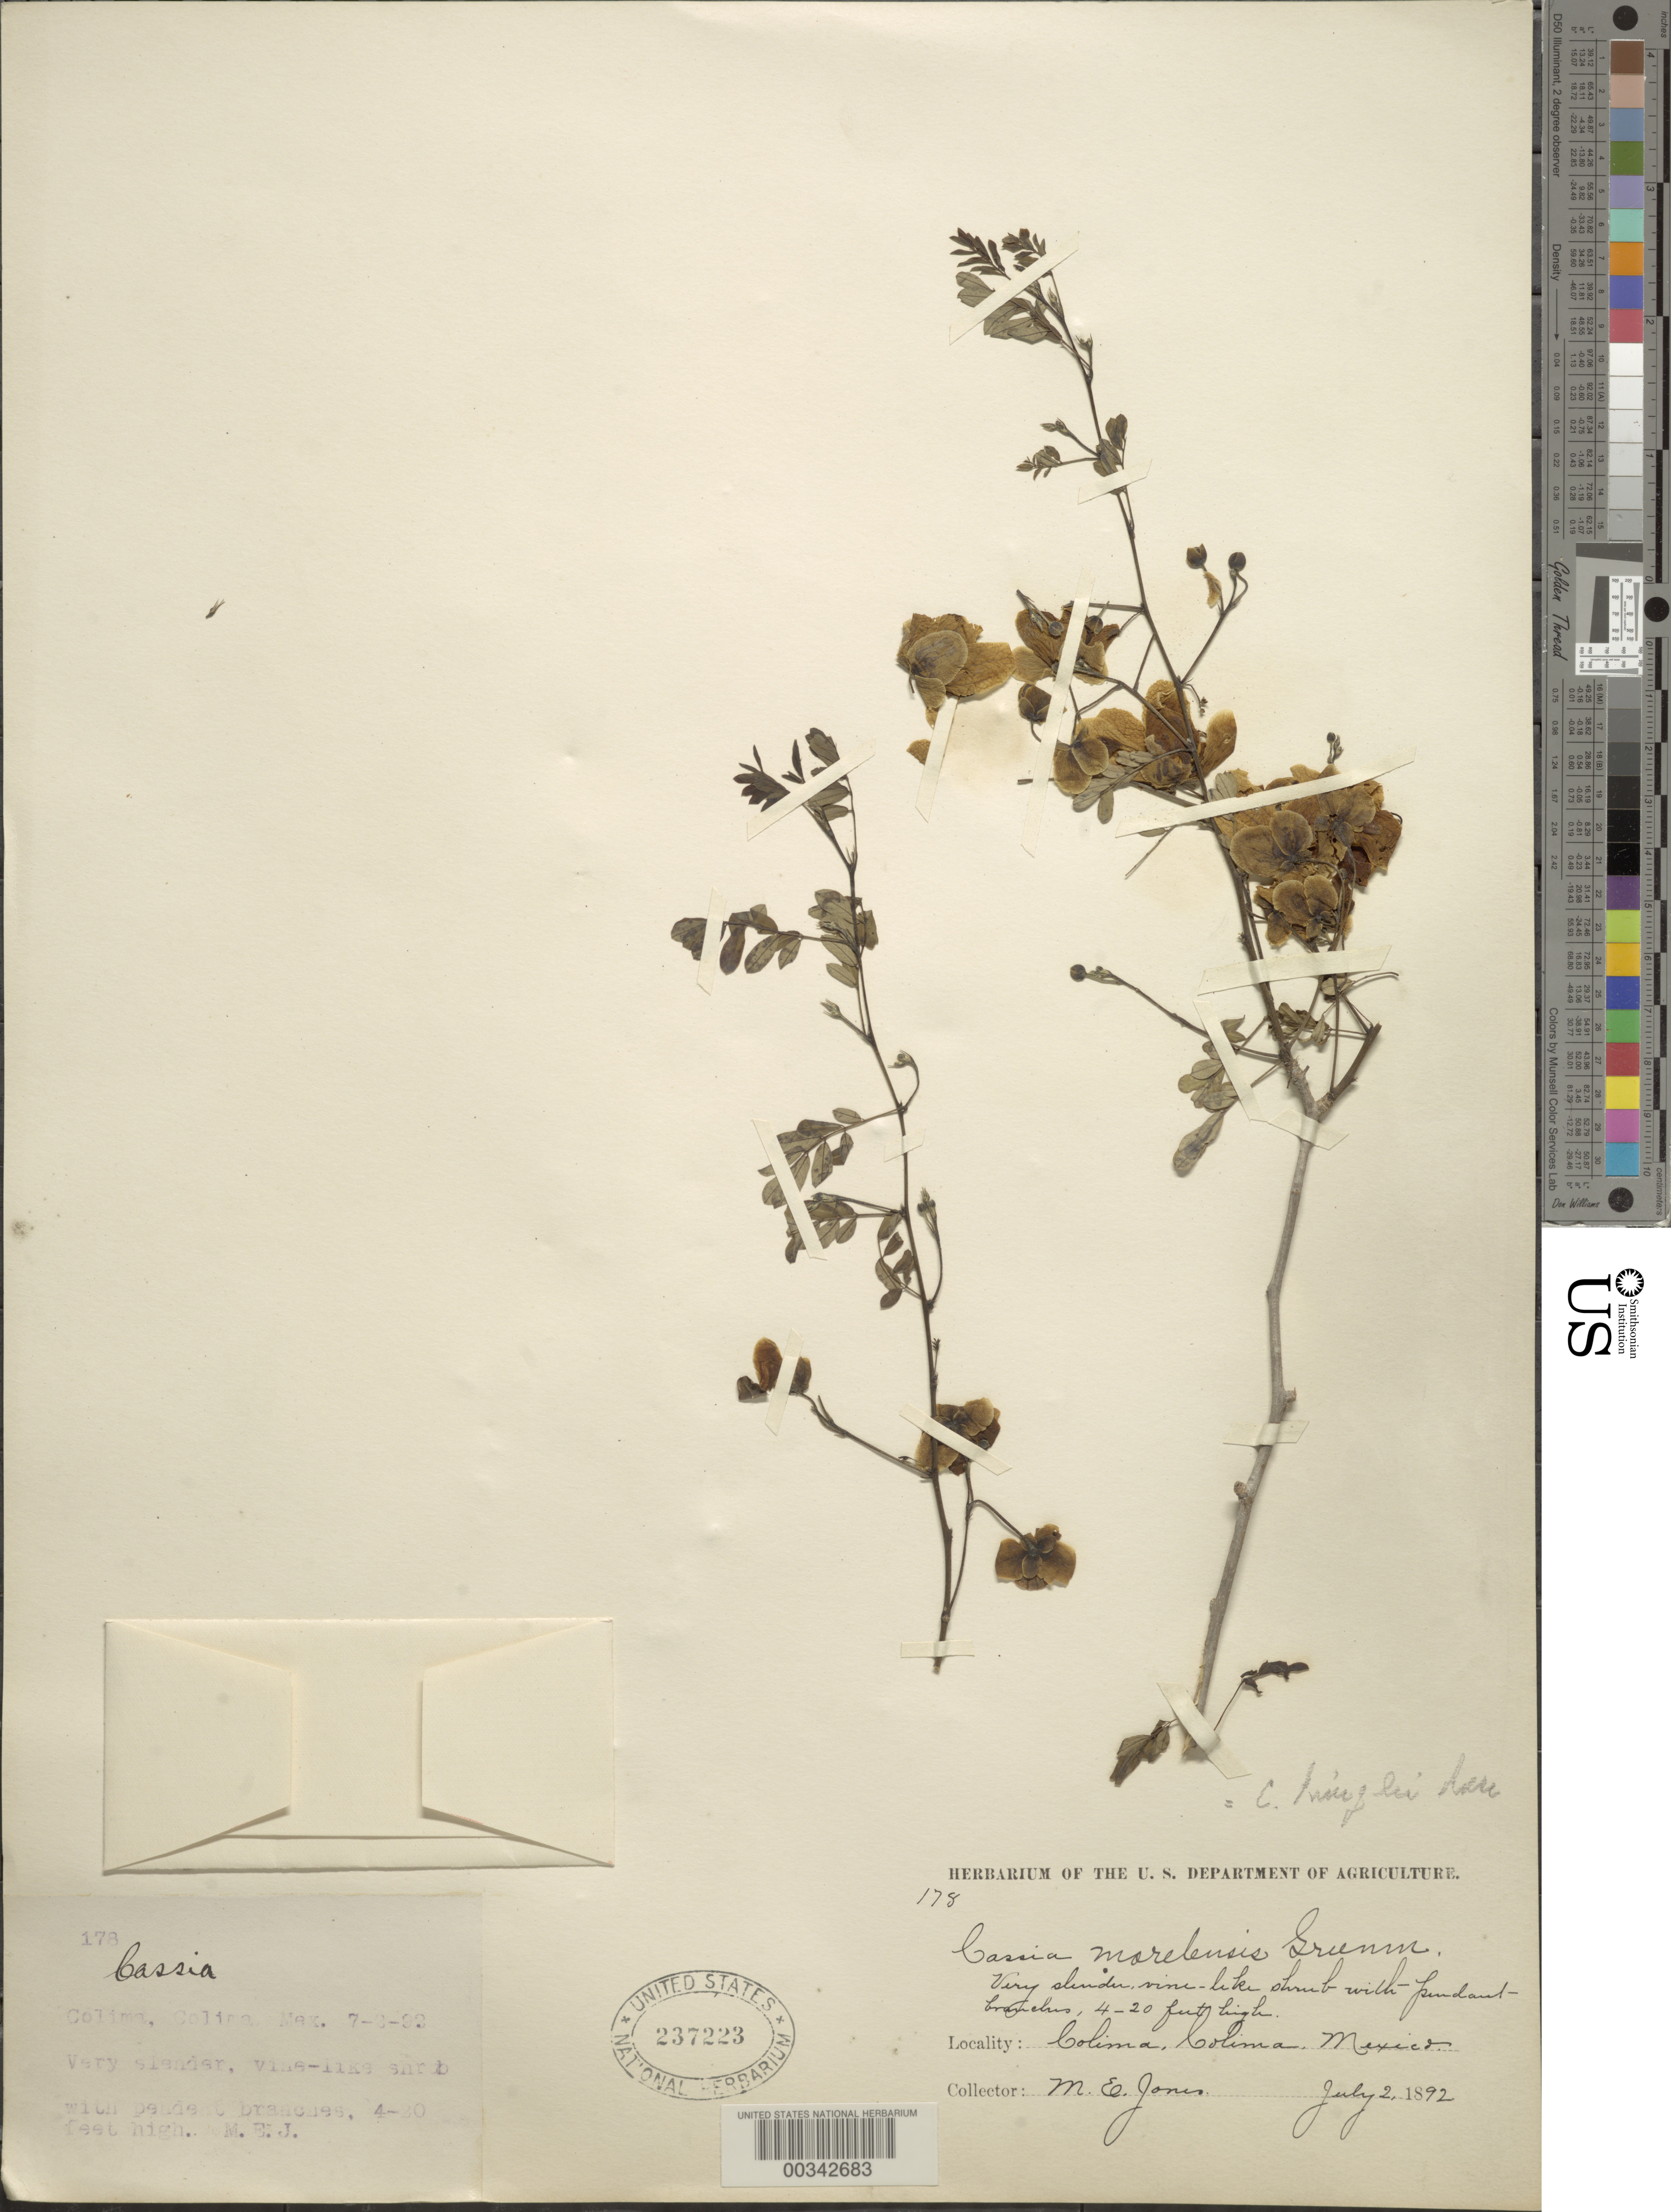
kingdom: Plantae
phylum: Tracheophyta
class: Magnoliopsida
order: Fabales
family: Fabaceae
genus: Senna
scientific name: Senna wislizeni var. pringlei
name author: (Rose) H.S. Irwin & Barneby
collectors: M. E. Jones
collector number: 178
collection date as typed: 02 Jul 1892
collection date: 1892-07-02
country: Mexico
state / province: Colima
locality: Colima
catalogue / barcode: US 237223